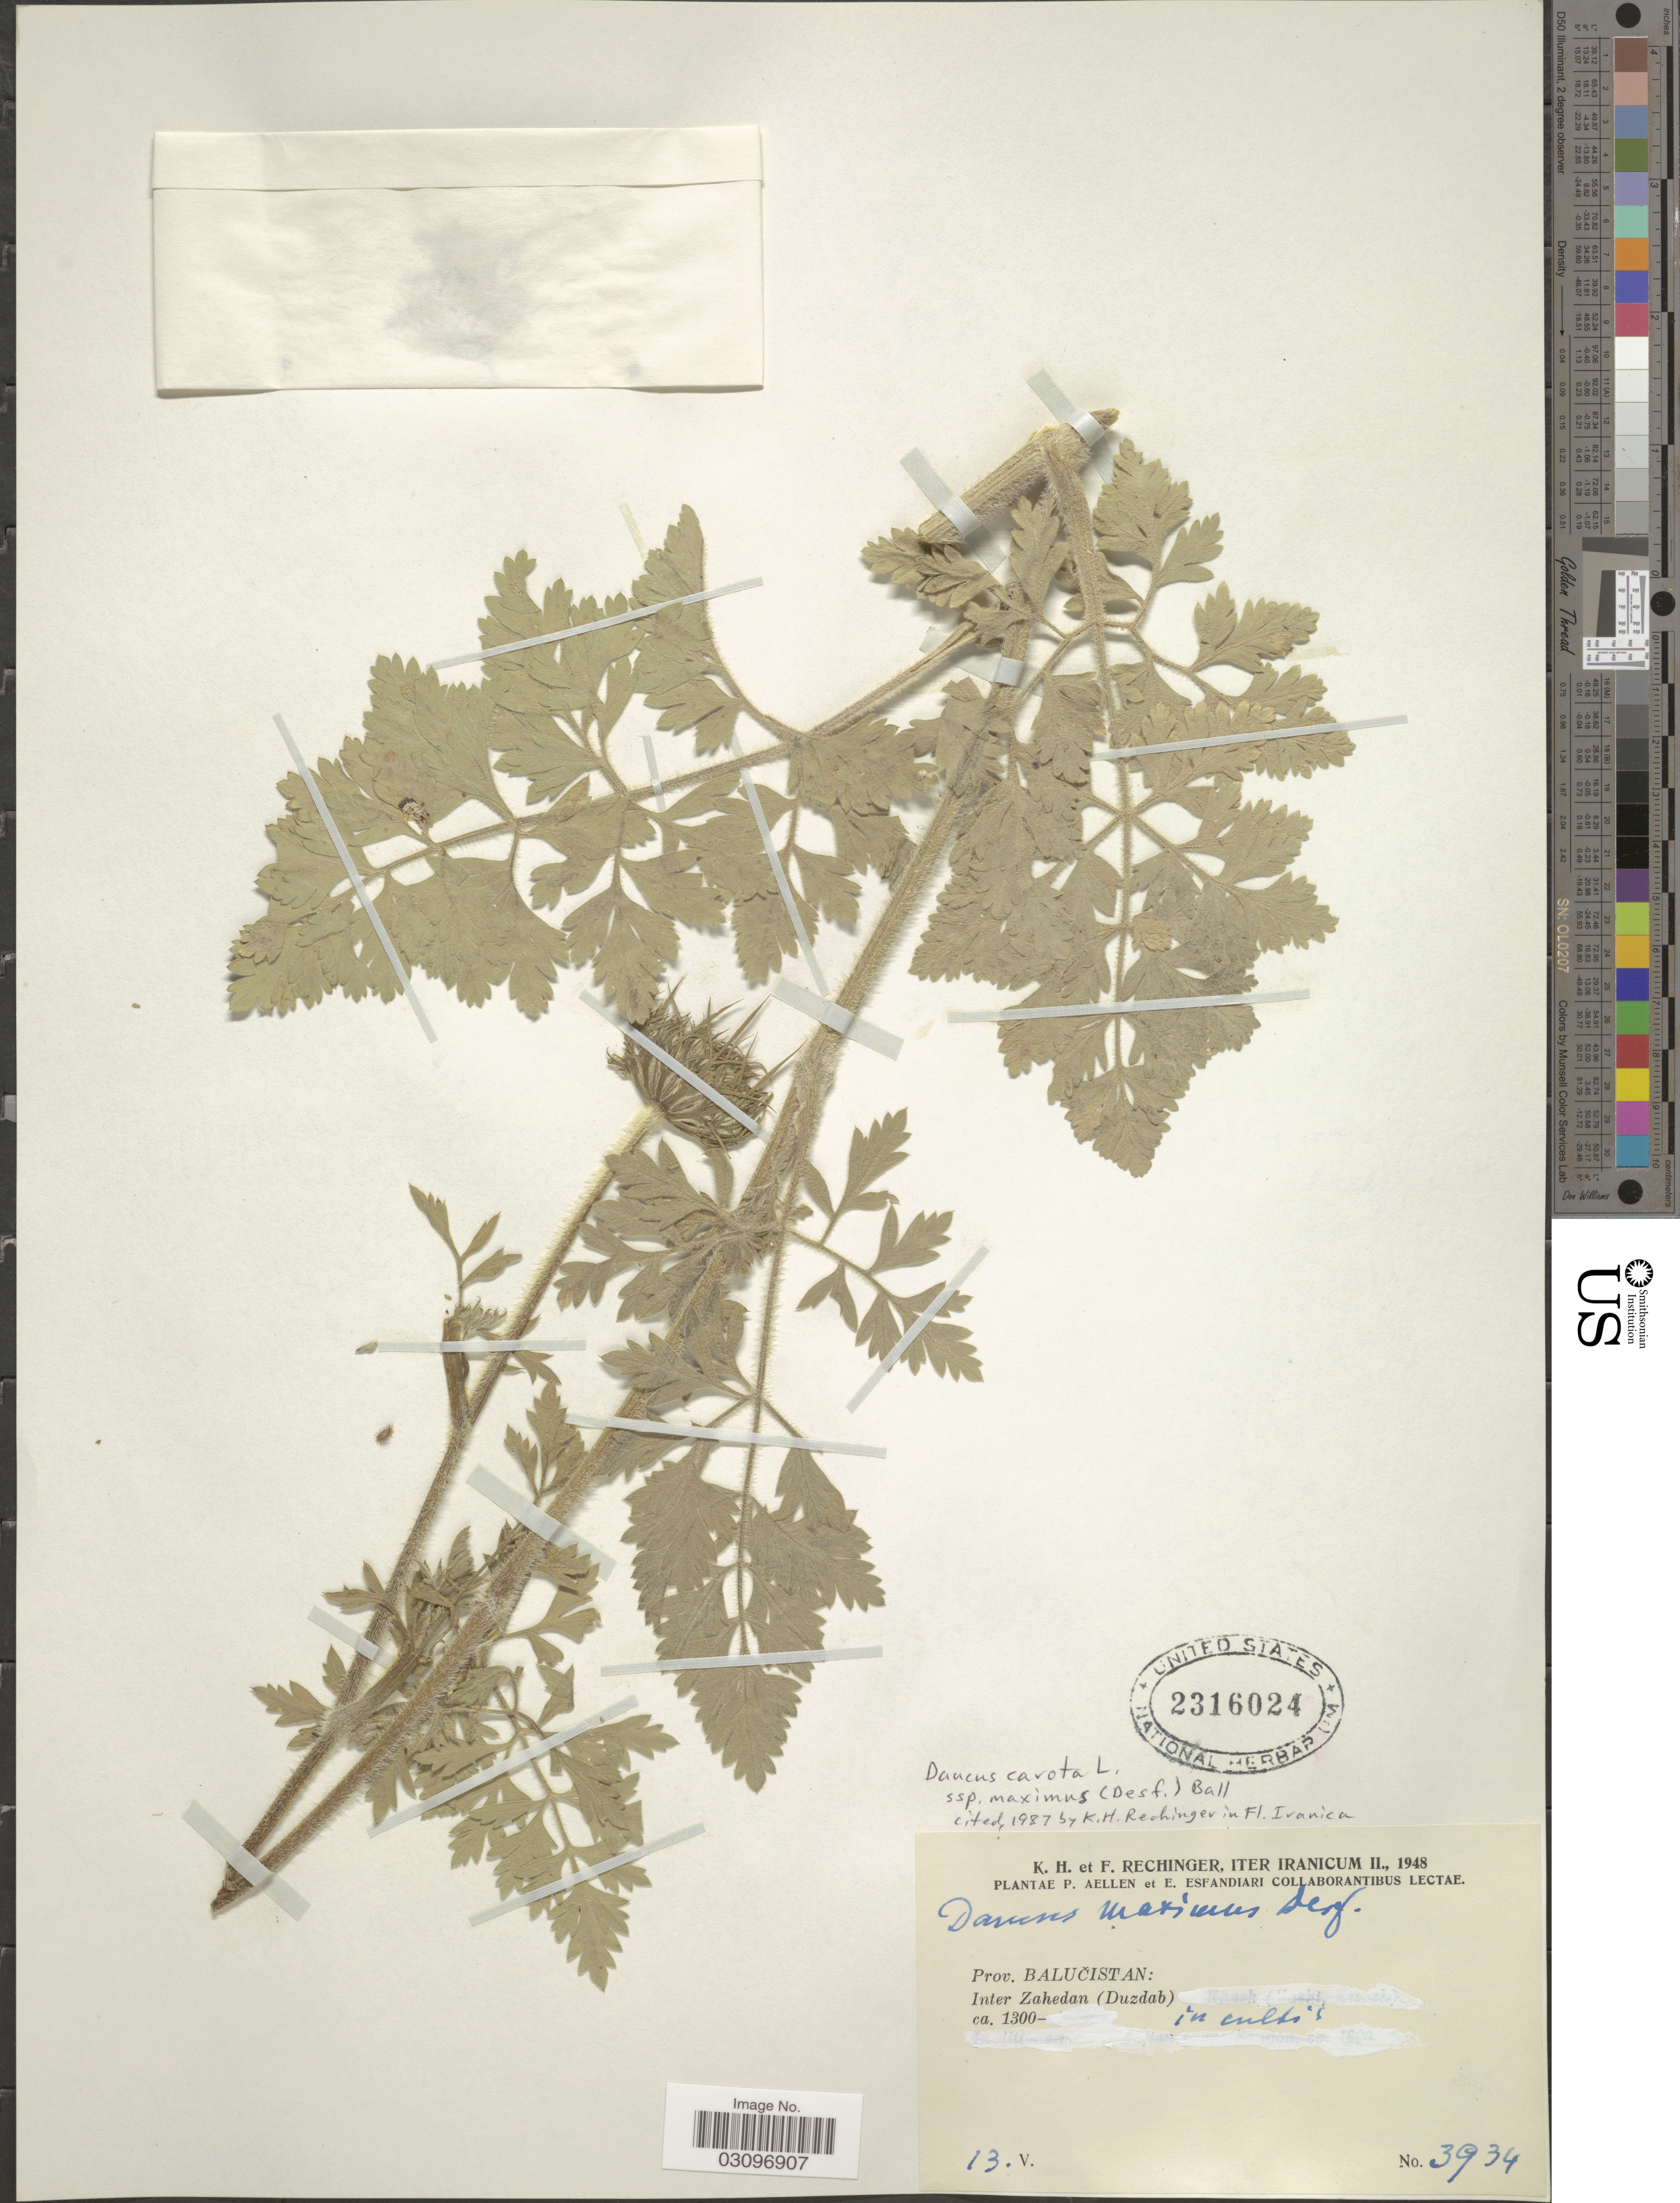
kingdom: Plantae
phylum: Tracheophyta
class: Magnoliopsida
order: Apiales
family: Apiaceae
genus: Daucus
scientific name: Daucus carota subsp. maximus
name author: (Desf.) Ball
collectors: K. H. Rechinger, F. Rechinger, P. Aellen & E. Esfandiari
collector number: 3934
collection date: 1948-05-13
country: Iran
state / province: Sistan and Baluchistan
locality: Prov. Balucistan: Inter Zahedan (Duzdab).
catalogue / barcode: US 2316024